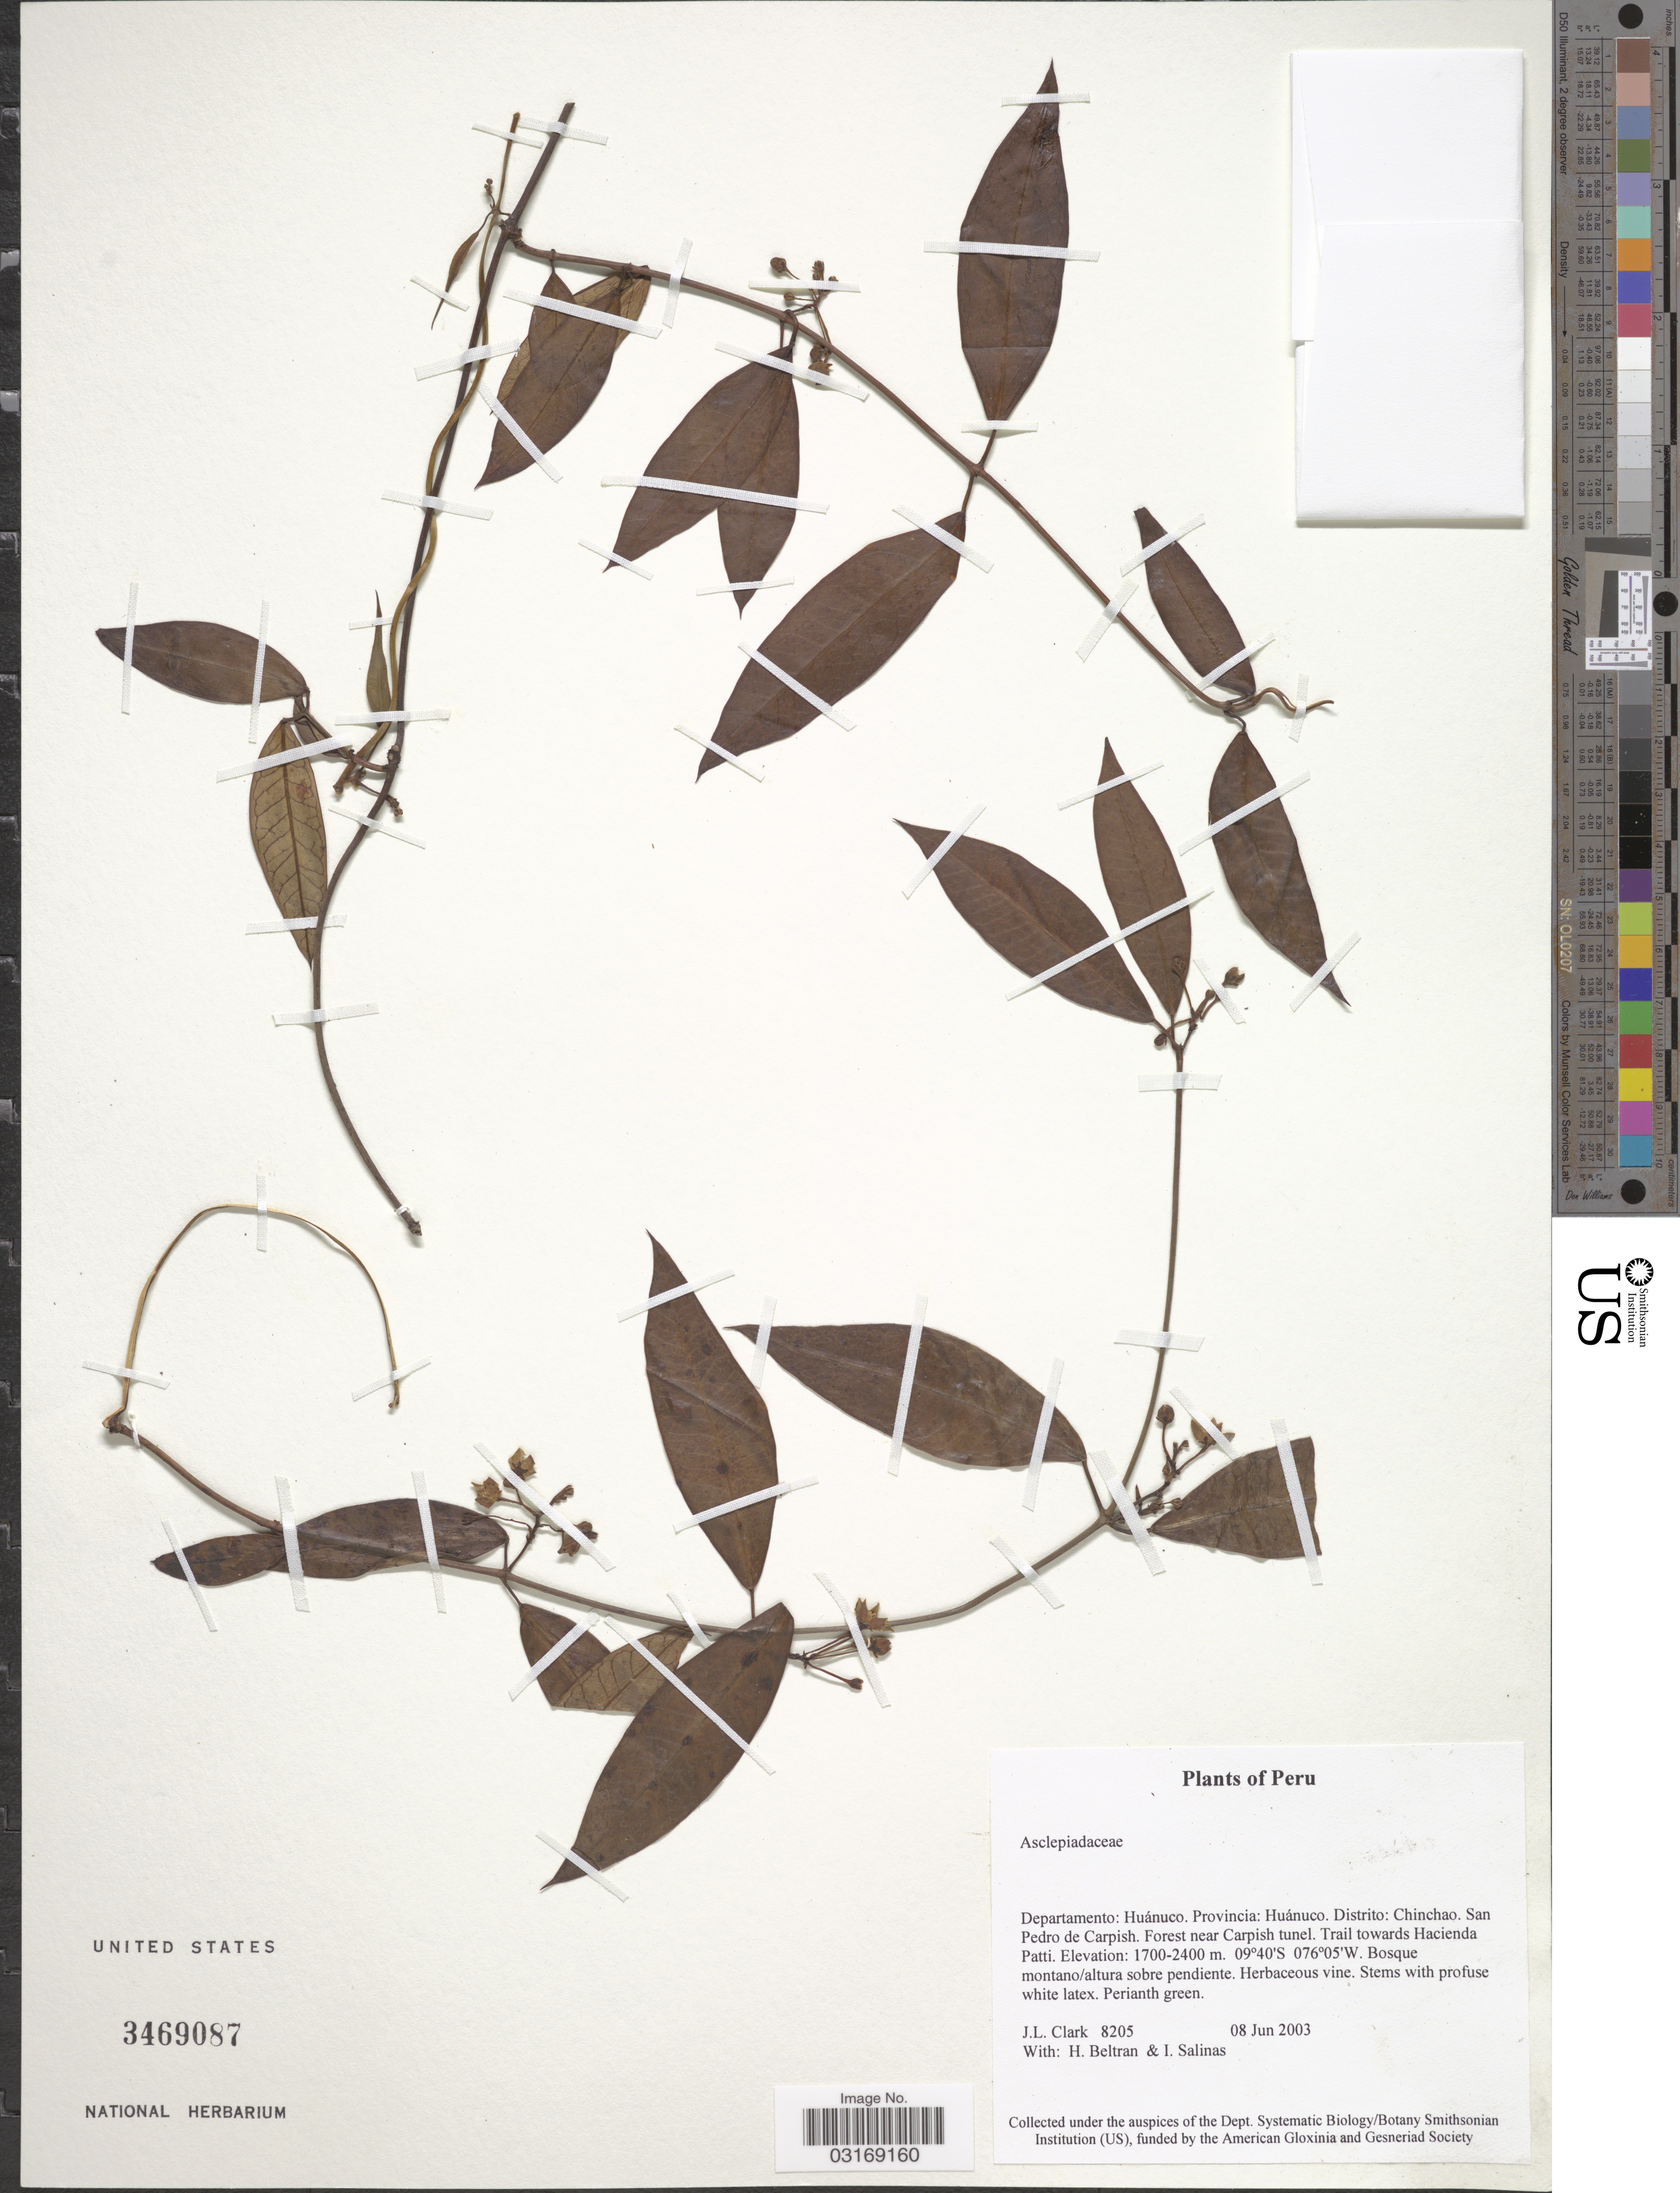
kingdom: Plantae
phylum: Tracheophyta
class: Magnoliopsida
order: Gentianales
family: Apocynaceae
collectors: J. L. Clark, H. Beltran & I. Salinas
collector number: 8205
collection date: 2003-06-08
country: Peru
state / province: Huánuco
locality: Departamento: Huánuco. Provincia: Huánuco. DistritoL Chinchao. San Pedro de Carpish. Forest near Carpish tunel. Trail towards Hacienda Patti.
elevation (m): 1700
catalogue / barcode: US 3469087